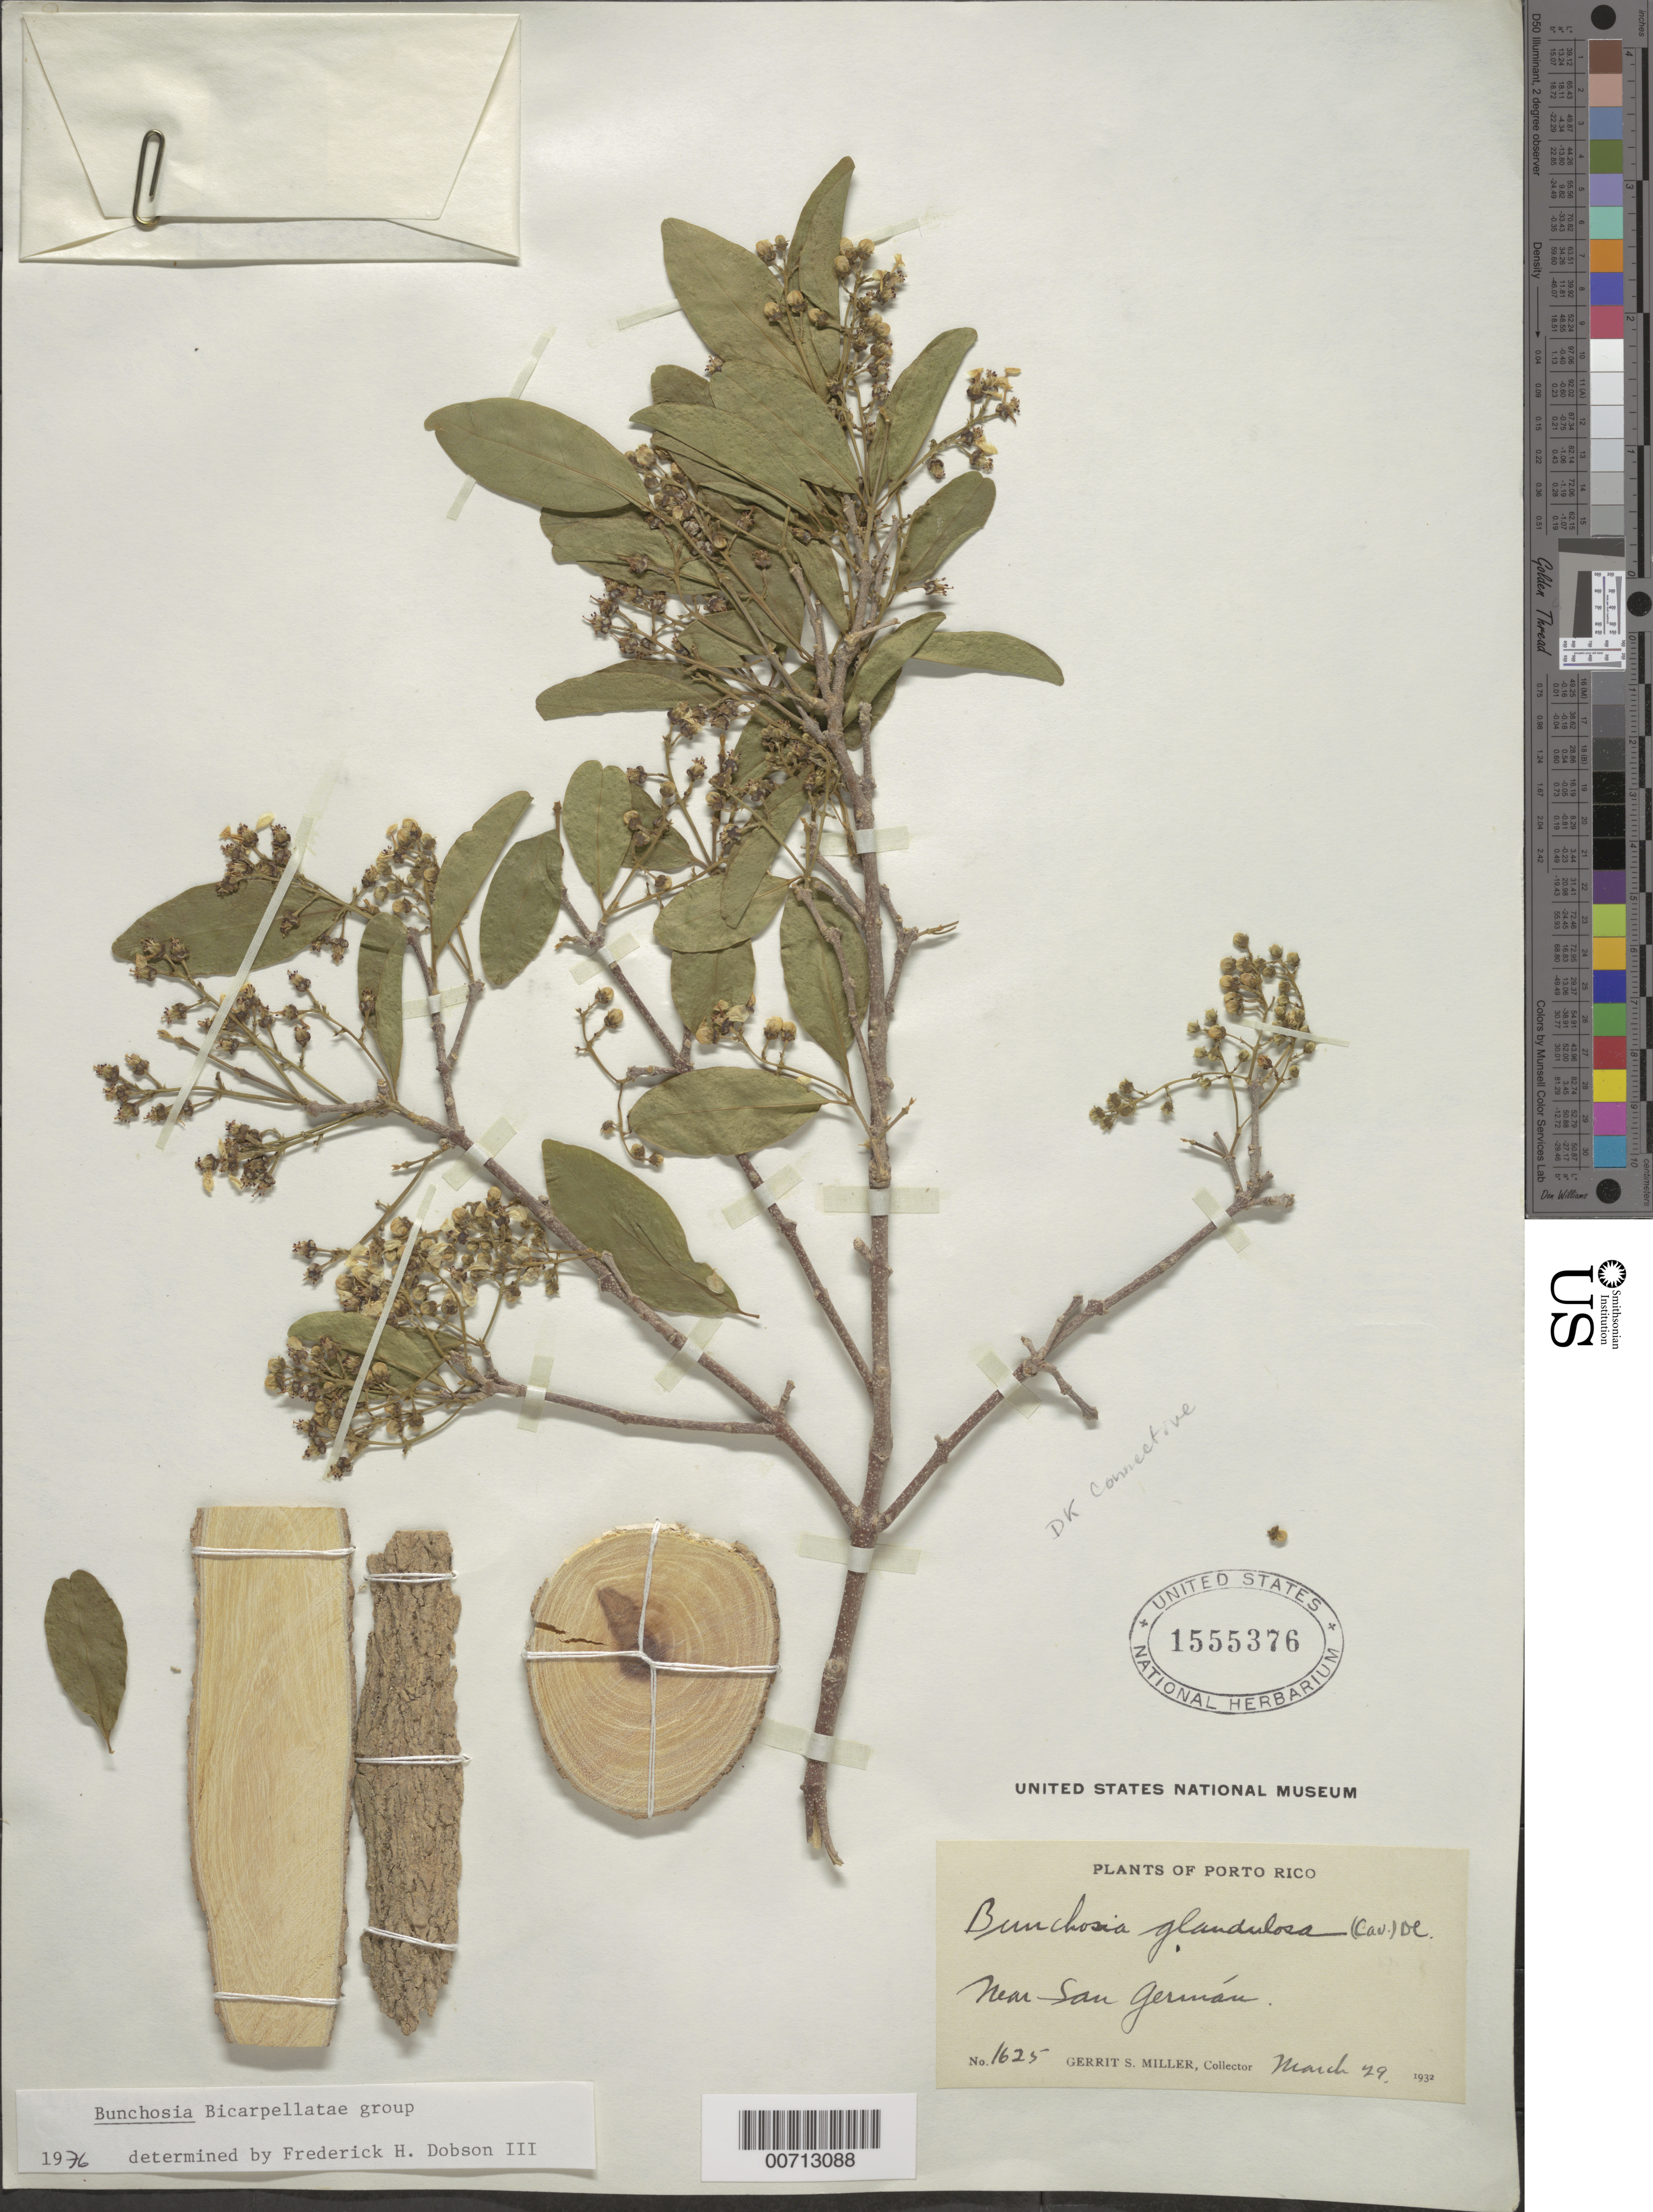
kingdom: Plantae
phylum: Tracheophyta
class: Magnoliopsida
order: Malpighiales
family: Malpighiaceae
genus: Bunchosia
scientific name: Bunchosia glandulosa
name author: (Cav.) Rich. ex Juss.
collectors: G. S. Miller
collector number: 1625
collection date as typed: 29 Mar 1932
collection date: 1932-03-29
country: Puerto Rico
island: Greater Antilles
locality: San German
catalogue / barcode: US 1555376